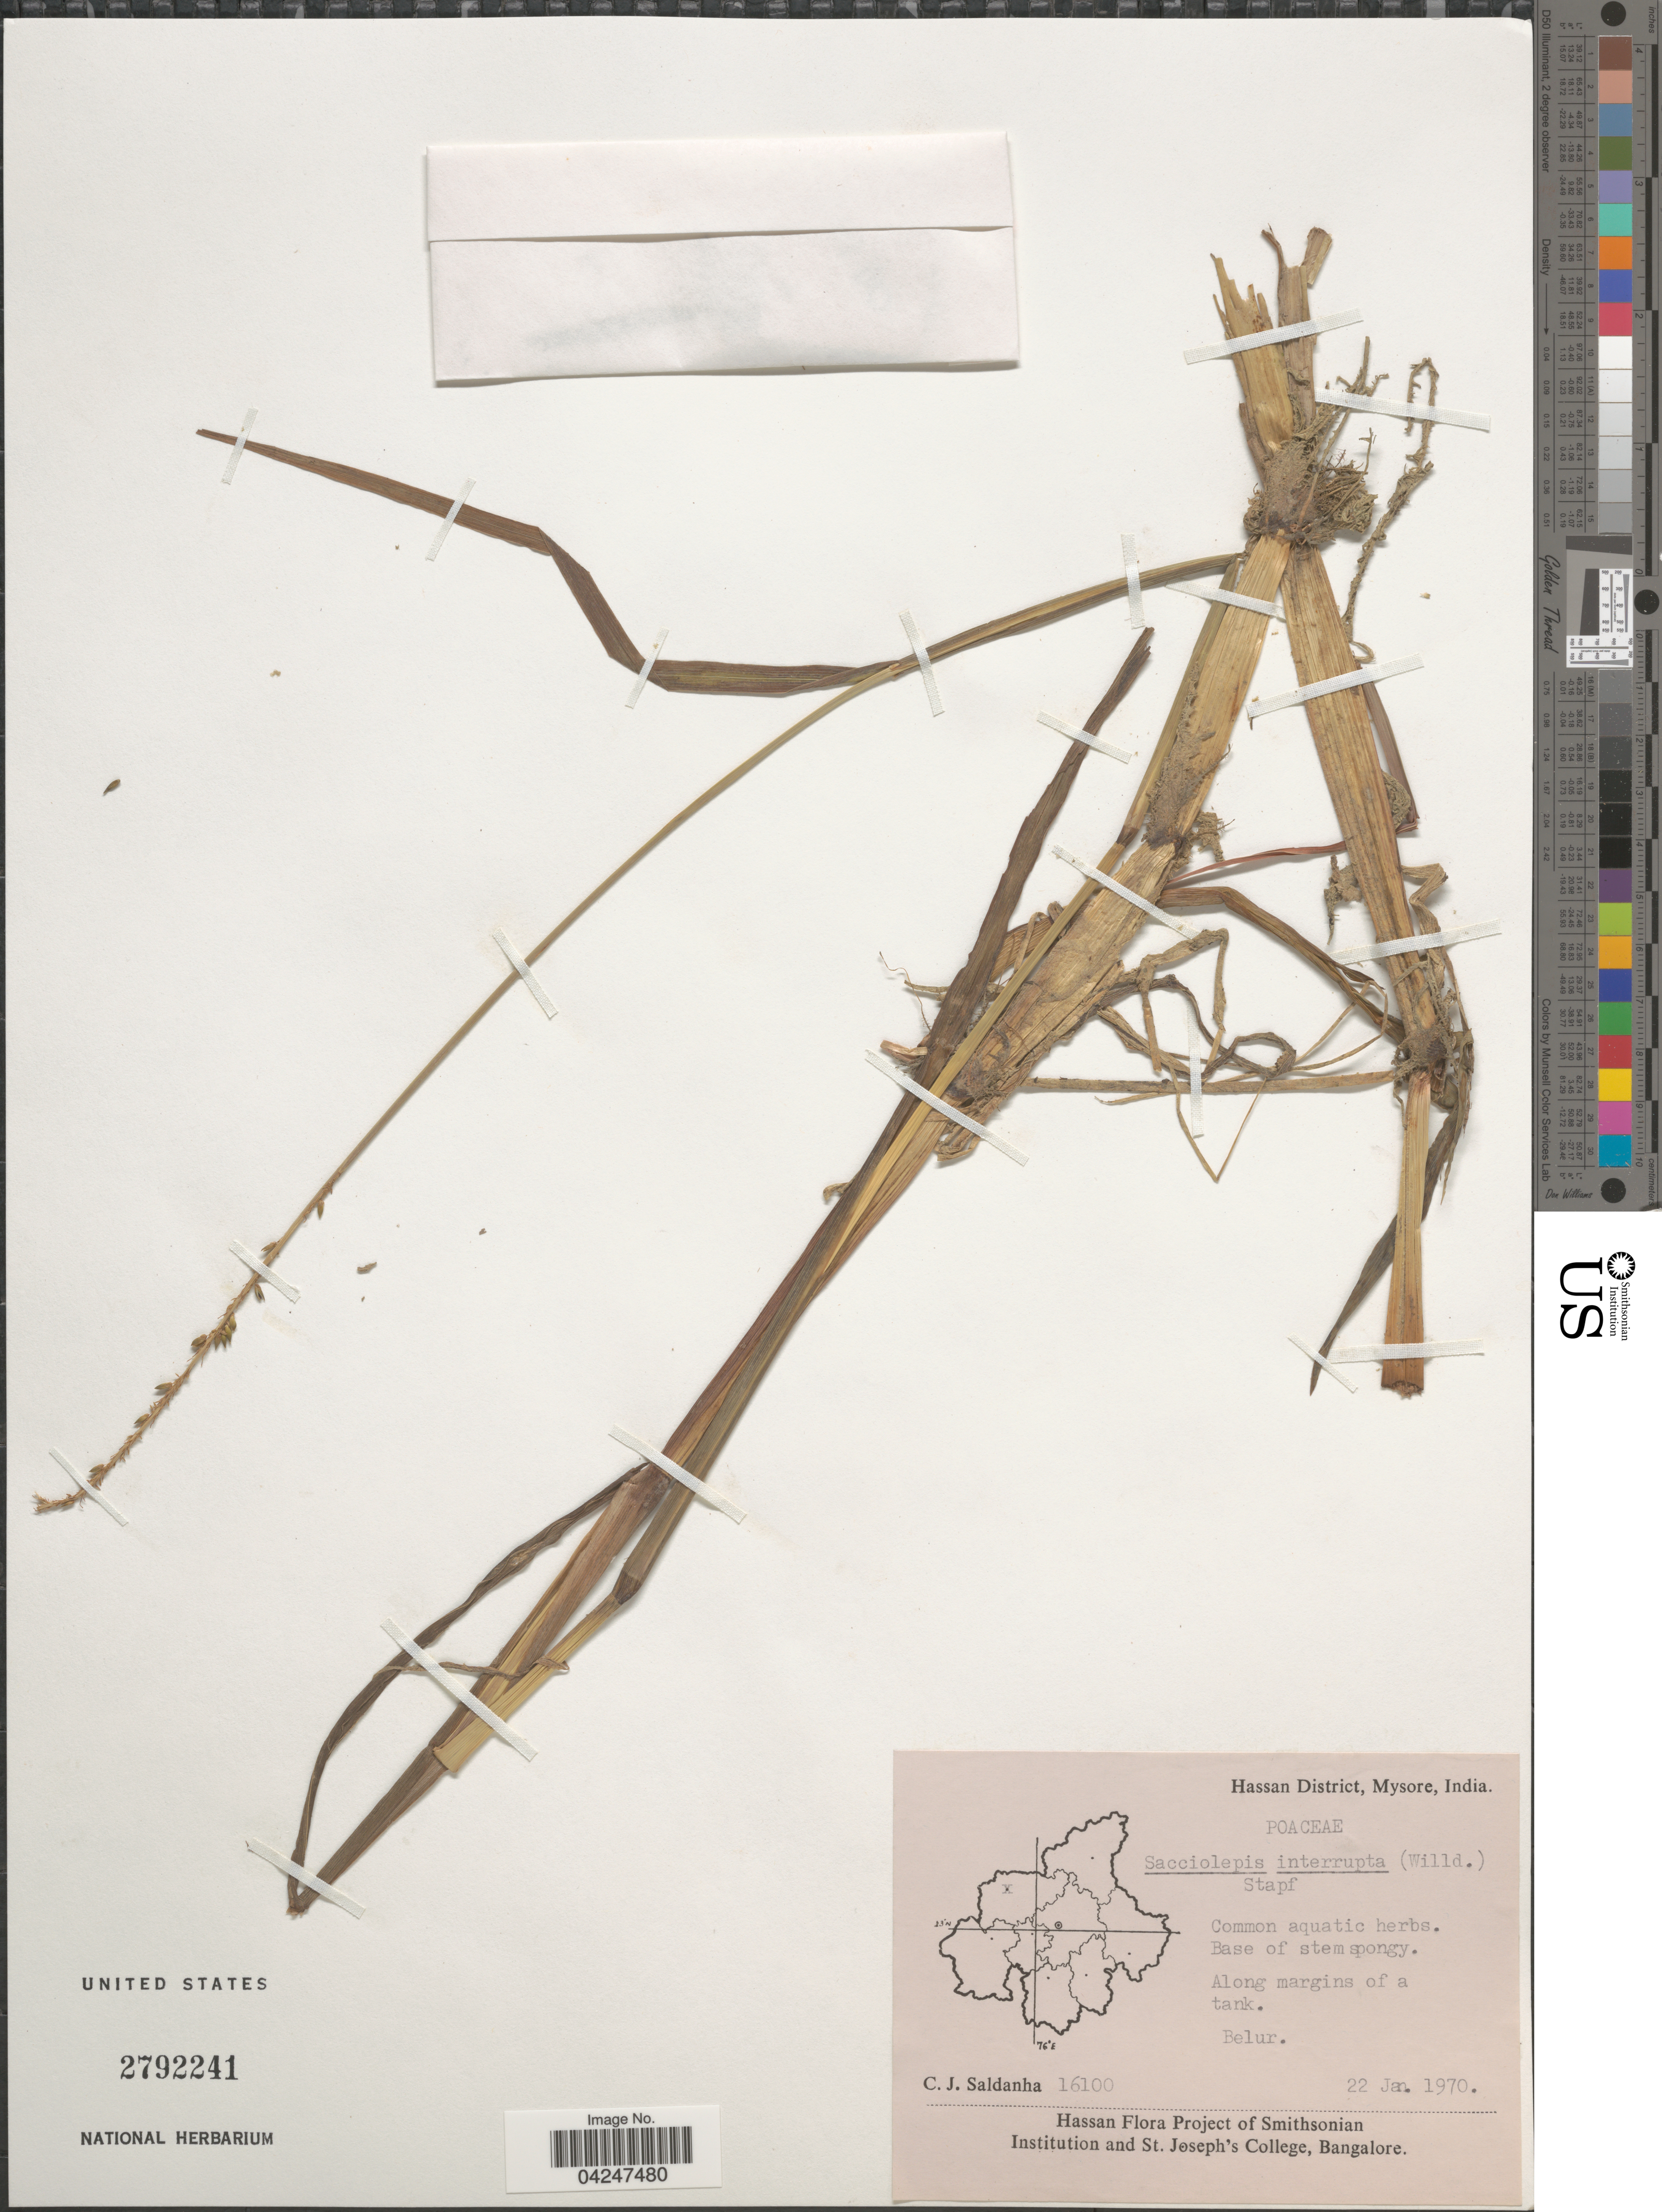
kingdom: Plantae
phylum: Tracheophyta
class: Liliopsida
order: Poales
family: Poaceae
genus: Sacciolepis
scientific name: Sacciolepis interrupta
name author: (Willd.) Stapf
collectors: C. J. Saldanha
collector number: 16100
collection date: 1970-01-22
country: India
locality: Hassan District, Mysore. Along margins of a tank. Belur.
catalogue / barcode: US 2792241